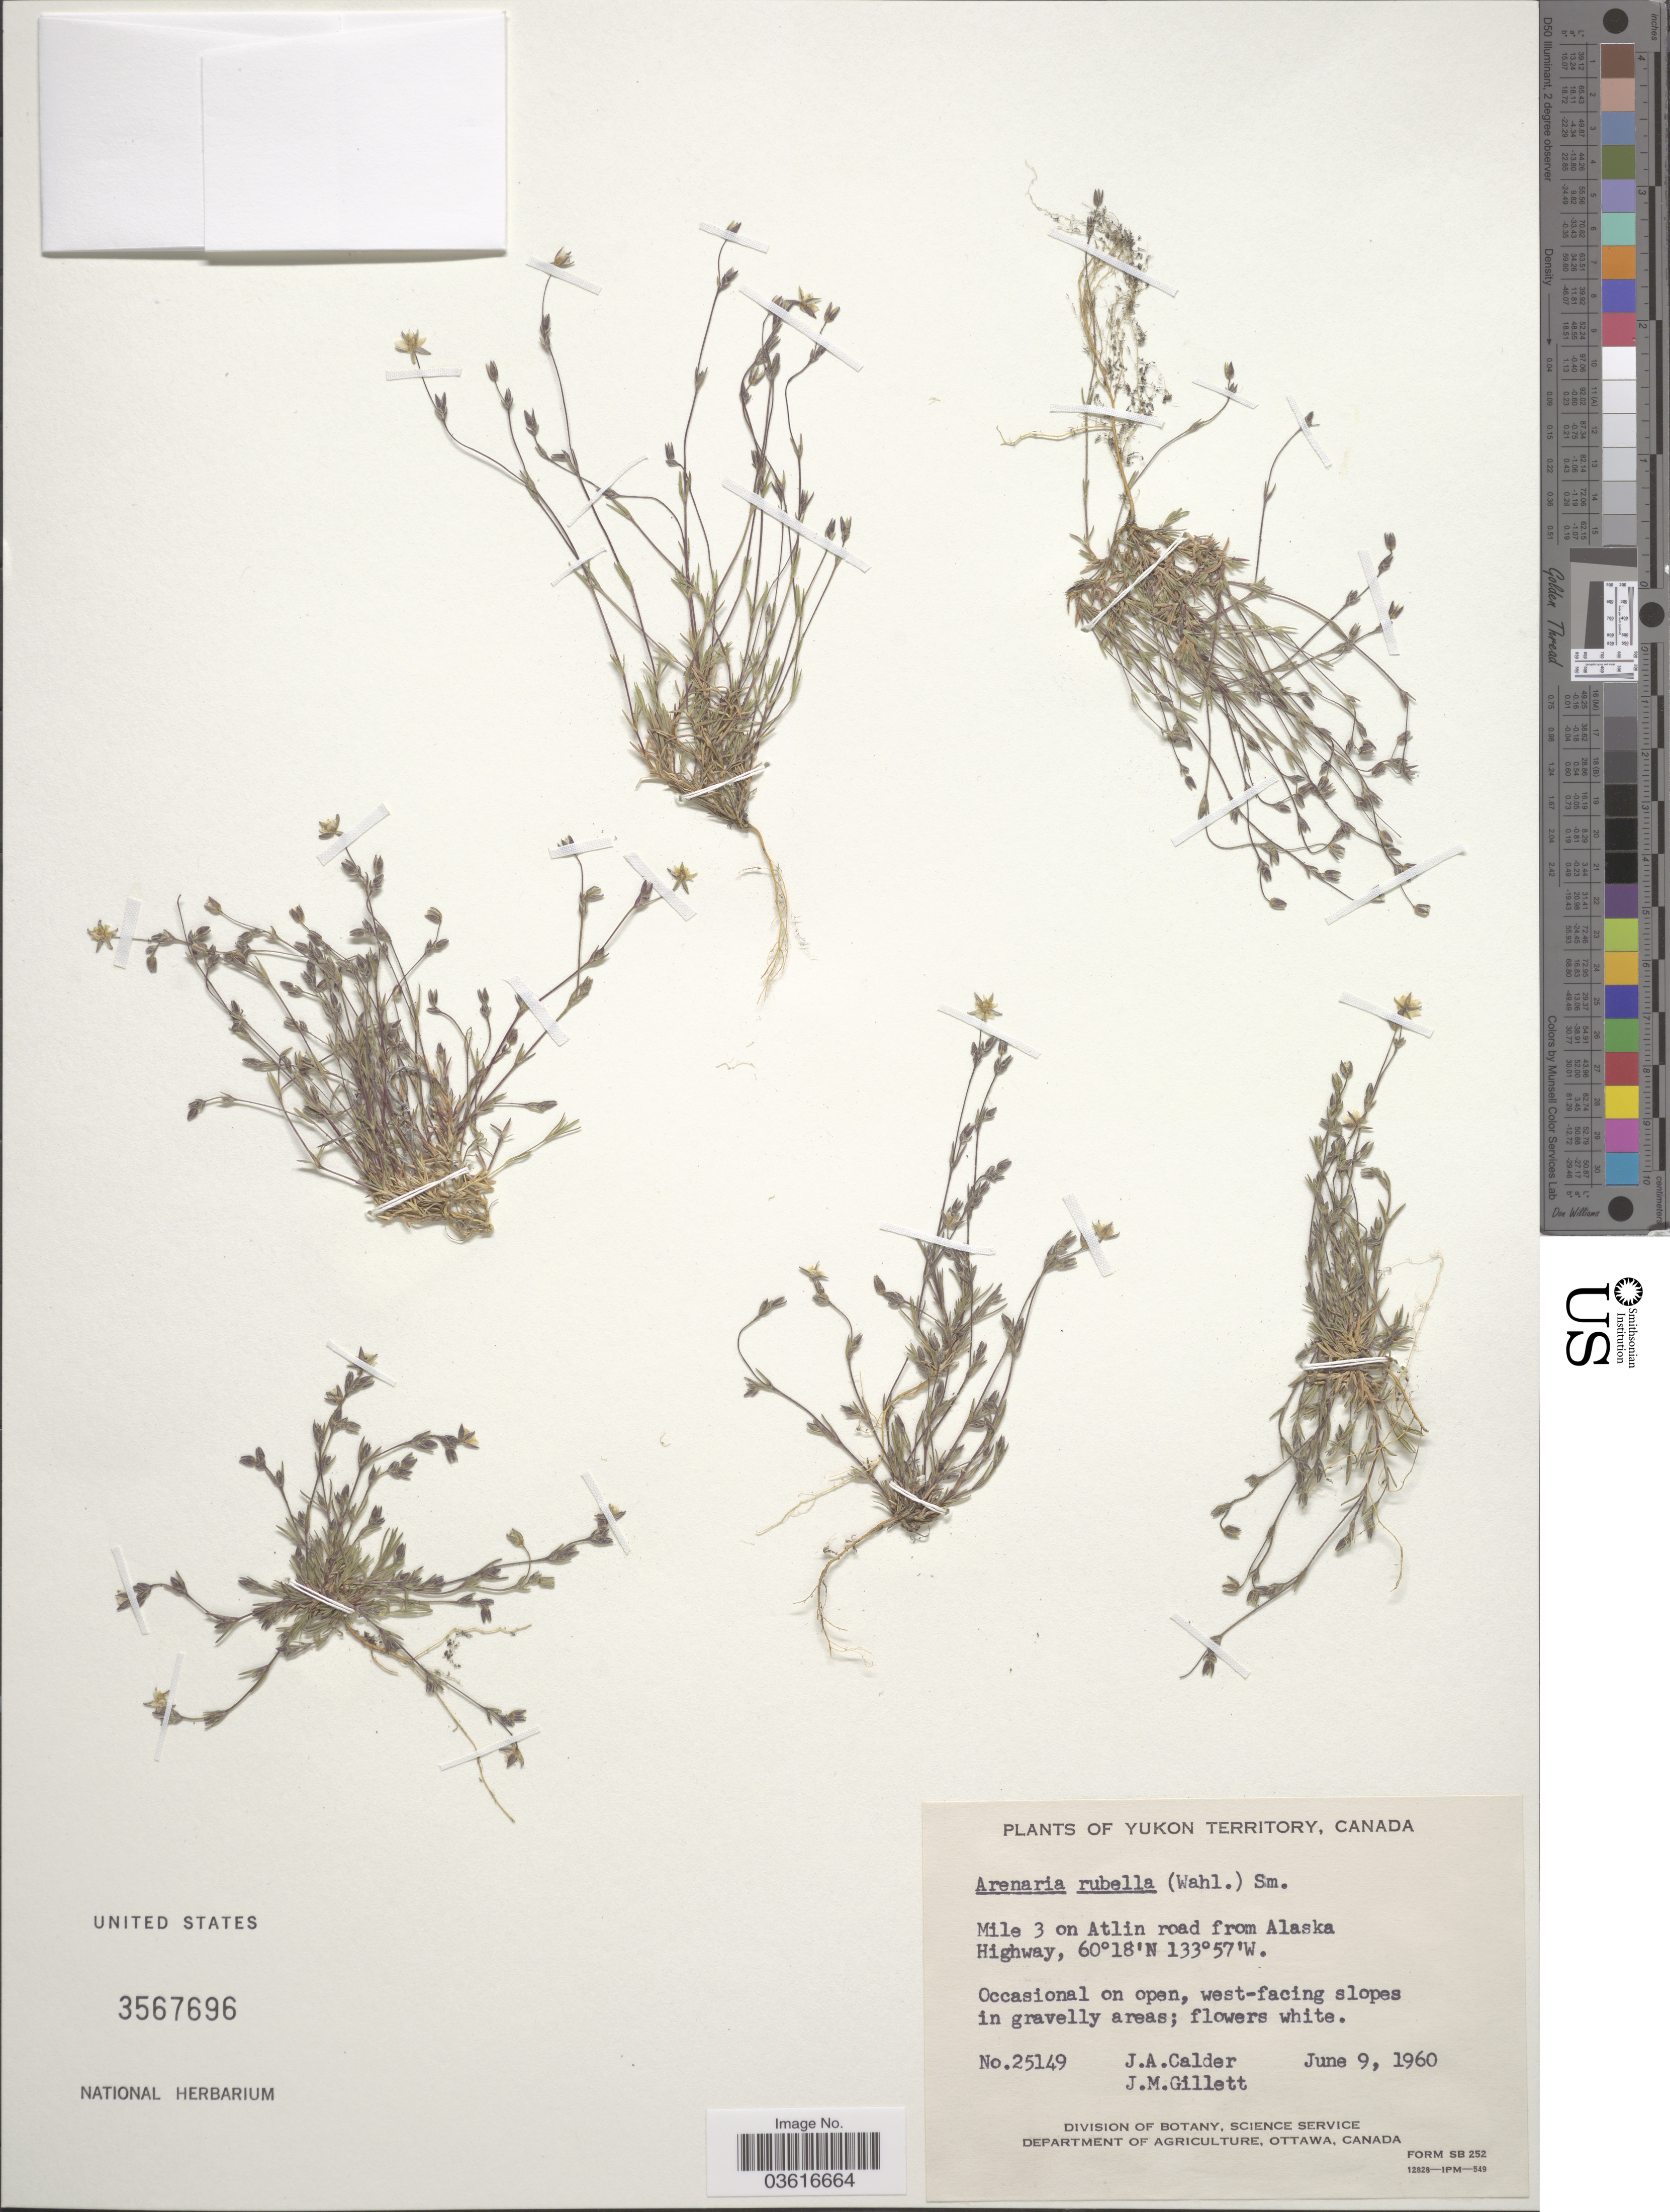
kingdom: Plantae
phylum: Tracheophyta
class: Magnoliopsida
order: Caryophyllales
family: Caryophyllaceae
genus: Minuartia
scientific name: Minuartia rubella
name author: (Wahlenb.) Hiern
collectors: J. A. Calder & J. M. Gillett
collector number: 25149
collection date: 1960-06-09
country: Canada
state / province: Yukon Territory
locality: Mile 3 on Atlin road from Alaska Highway.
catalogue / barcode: US 3567696